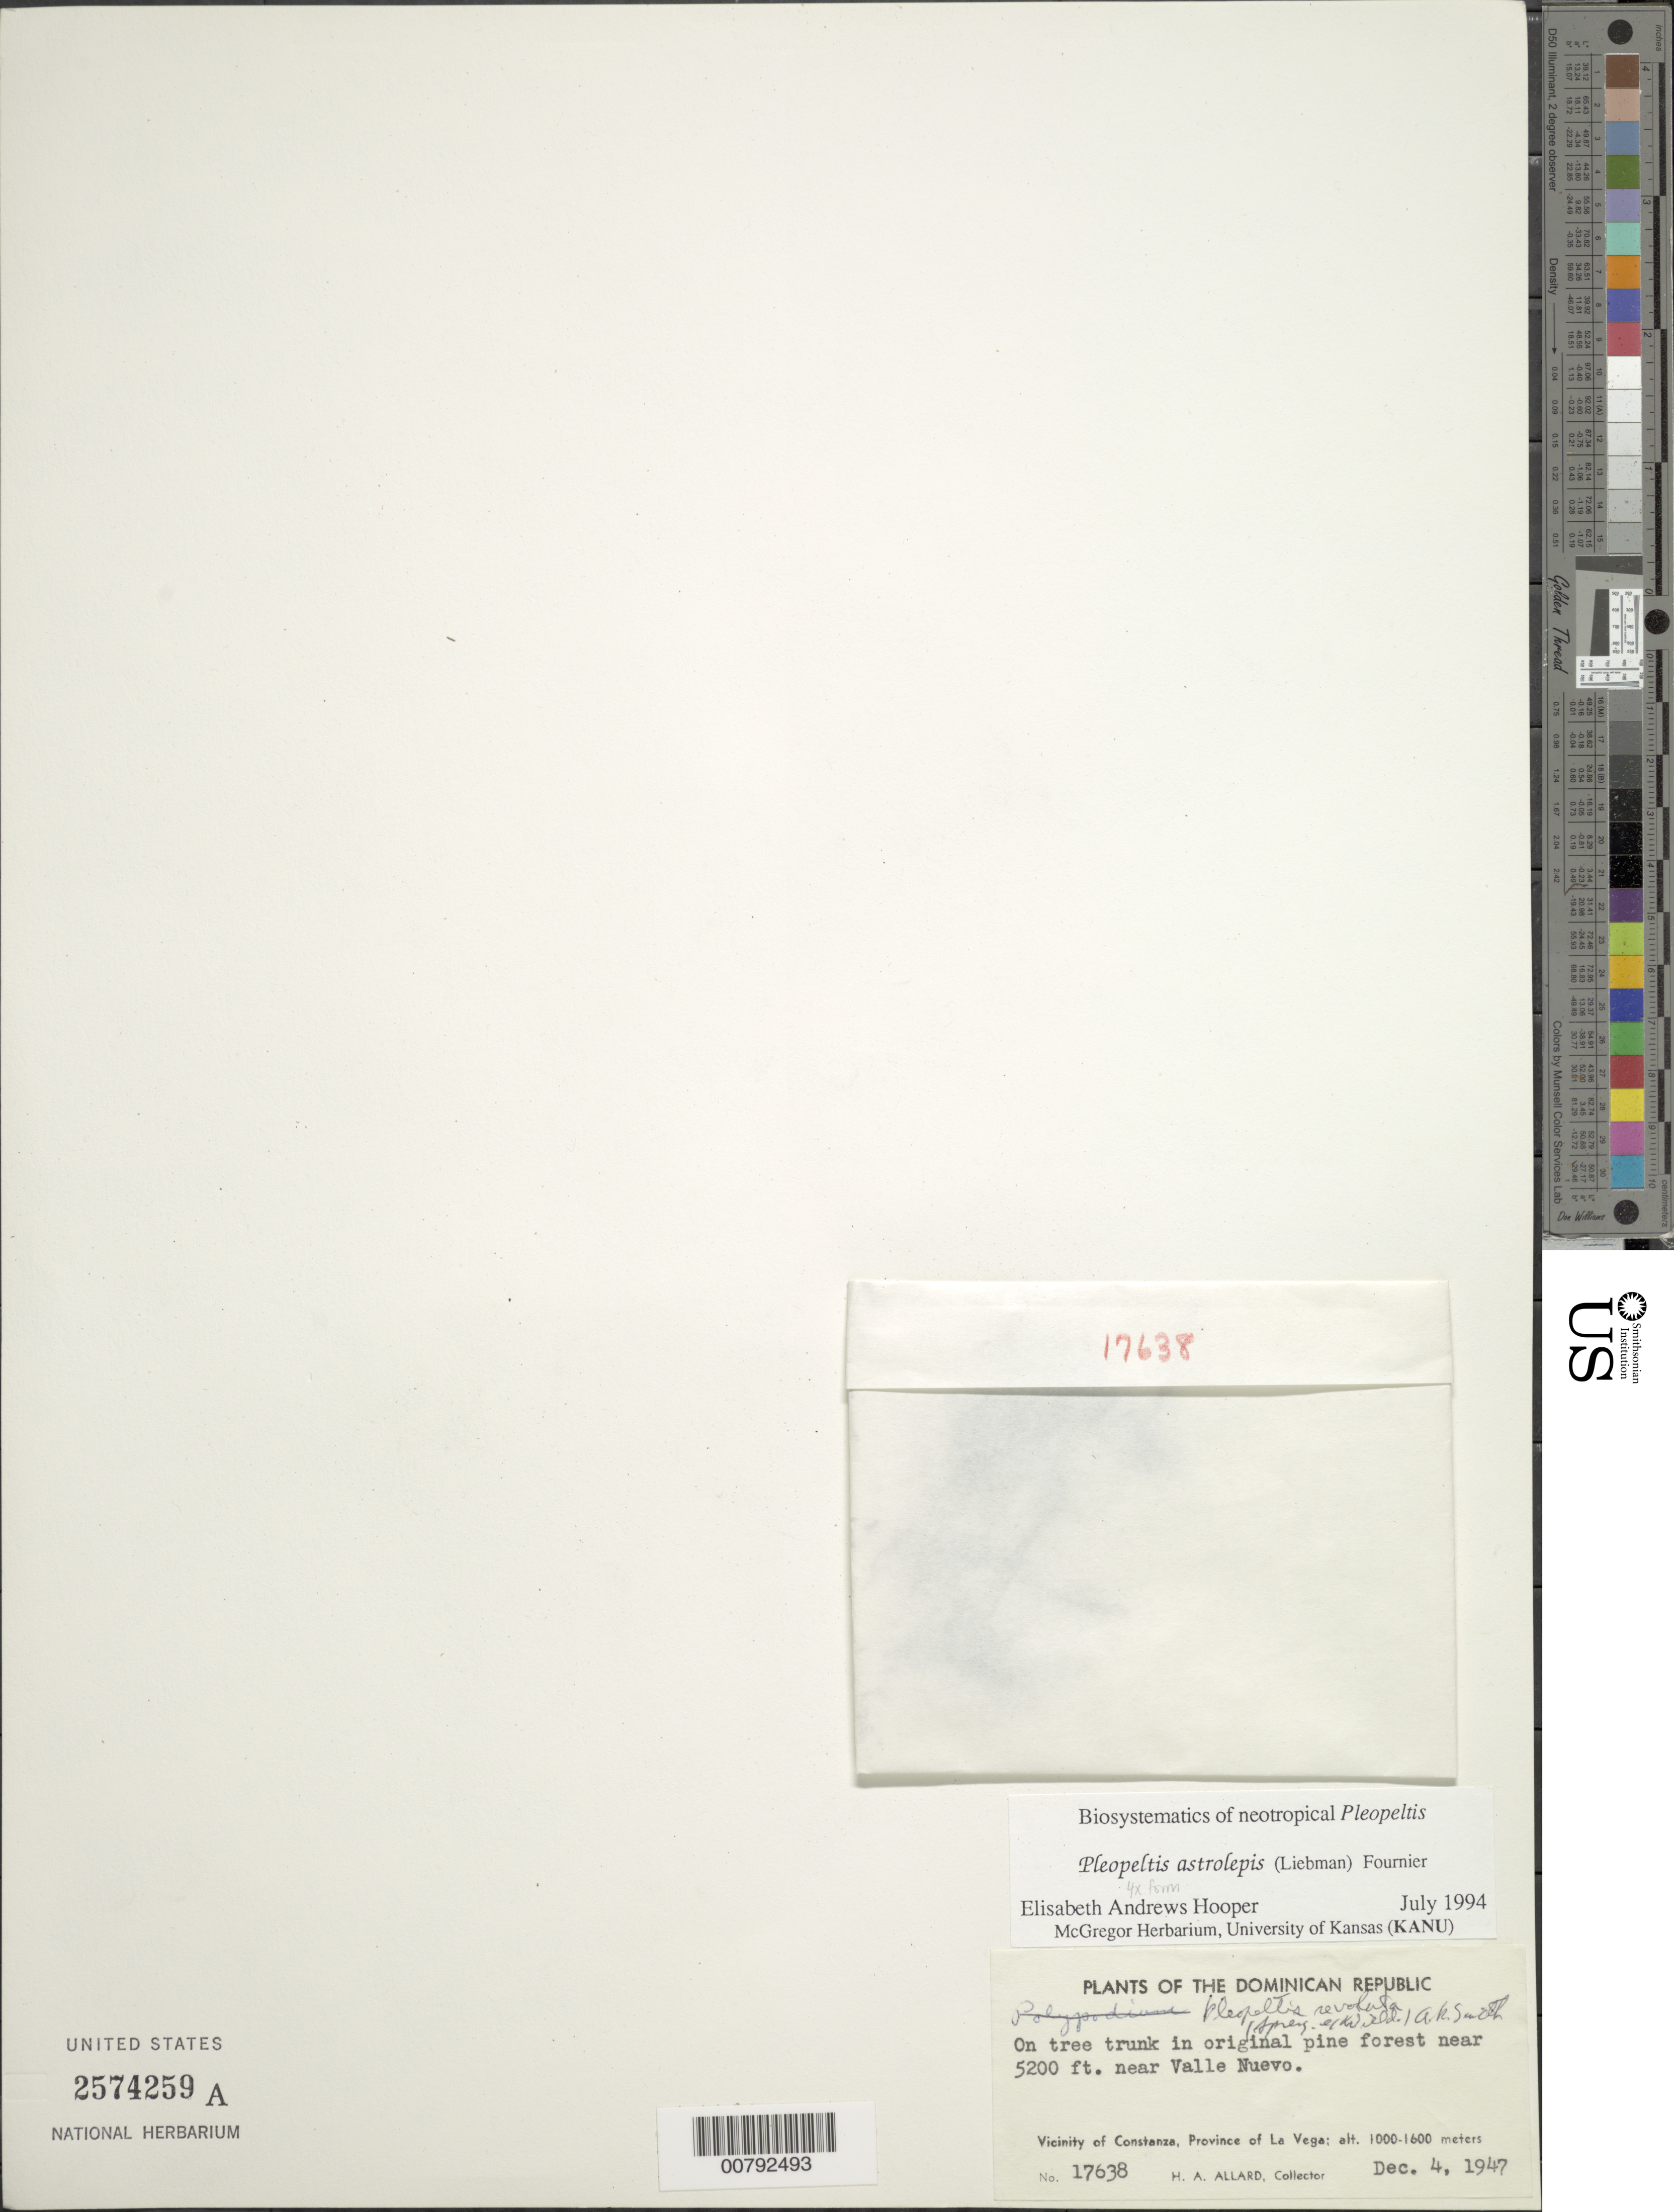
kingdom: Plantae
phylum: Tracheophyta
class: Polypodiopsida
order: Polypodiales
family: Polypodiaceae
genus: Pleopeltis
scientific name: Pleopeltis astrolepis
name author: (Liebm.) E. Fourn.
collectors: H. A. Allard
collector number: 17638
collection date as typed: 04 Dec 1947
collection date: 1947-12-04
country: Dominican Republic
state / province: La Vega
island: Hispaniola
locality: Constanza, near Valle Nuevo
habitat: Original pine forest, on tree trunk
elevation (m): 1585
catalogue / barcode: US 2574259A